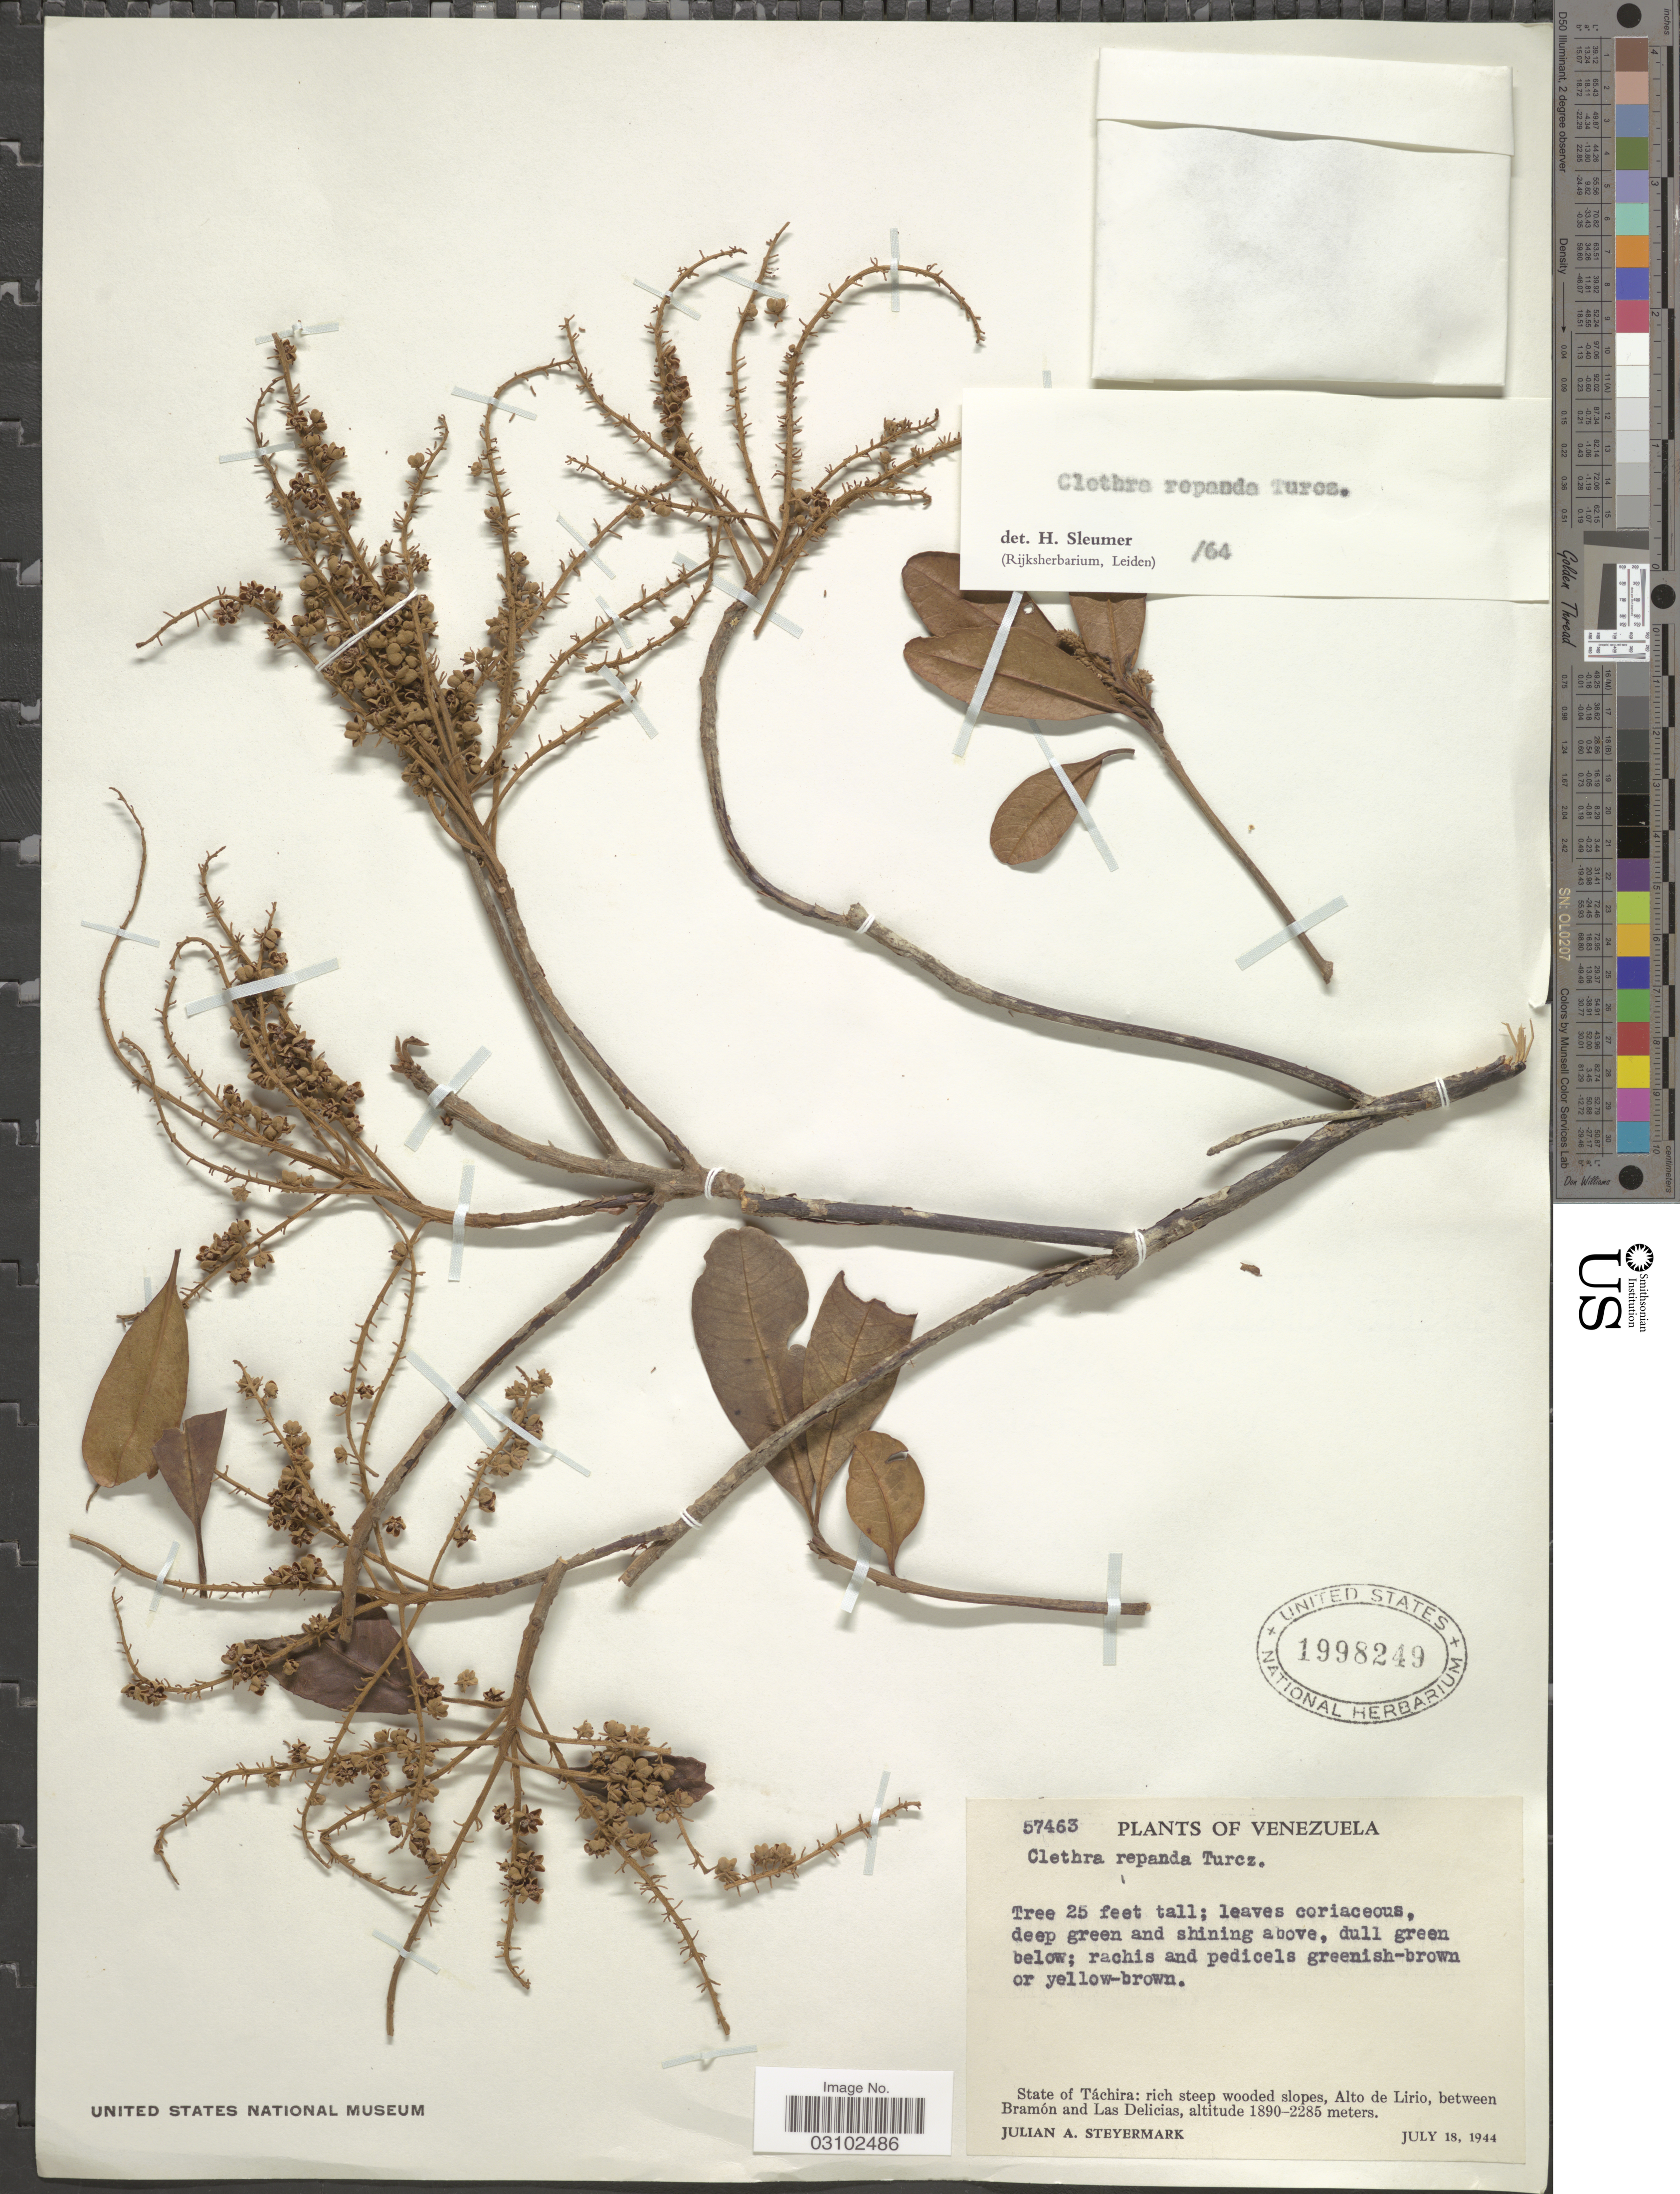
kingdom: Plantae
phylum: Tracheophyta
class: Magnoliopsida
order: Ericales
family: Clethraceae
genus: Clethra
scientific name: Clethra repanda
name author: Turcz.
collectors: J. Steyermark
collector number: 57463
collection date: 1944-07-18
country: Venezuela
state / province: Tachira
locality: Alto de Lirio, between Bramón and Las Delicias.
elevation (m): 1890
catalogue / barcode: US 1998249